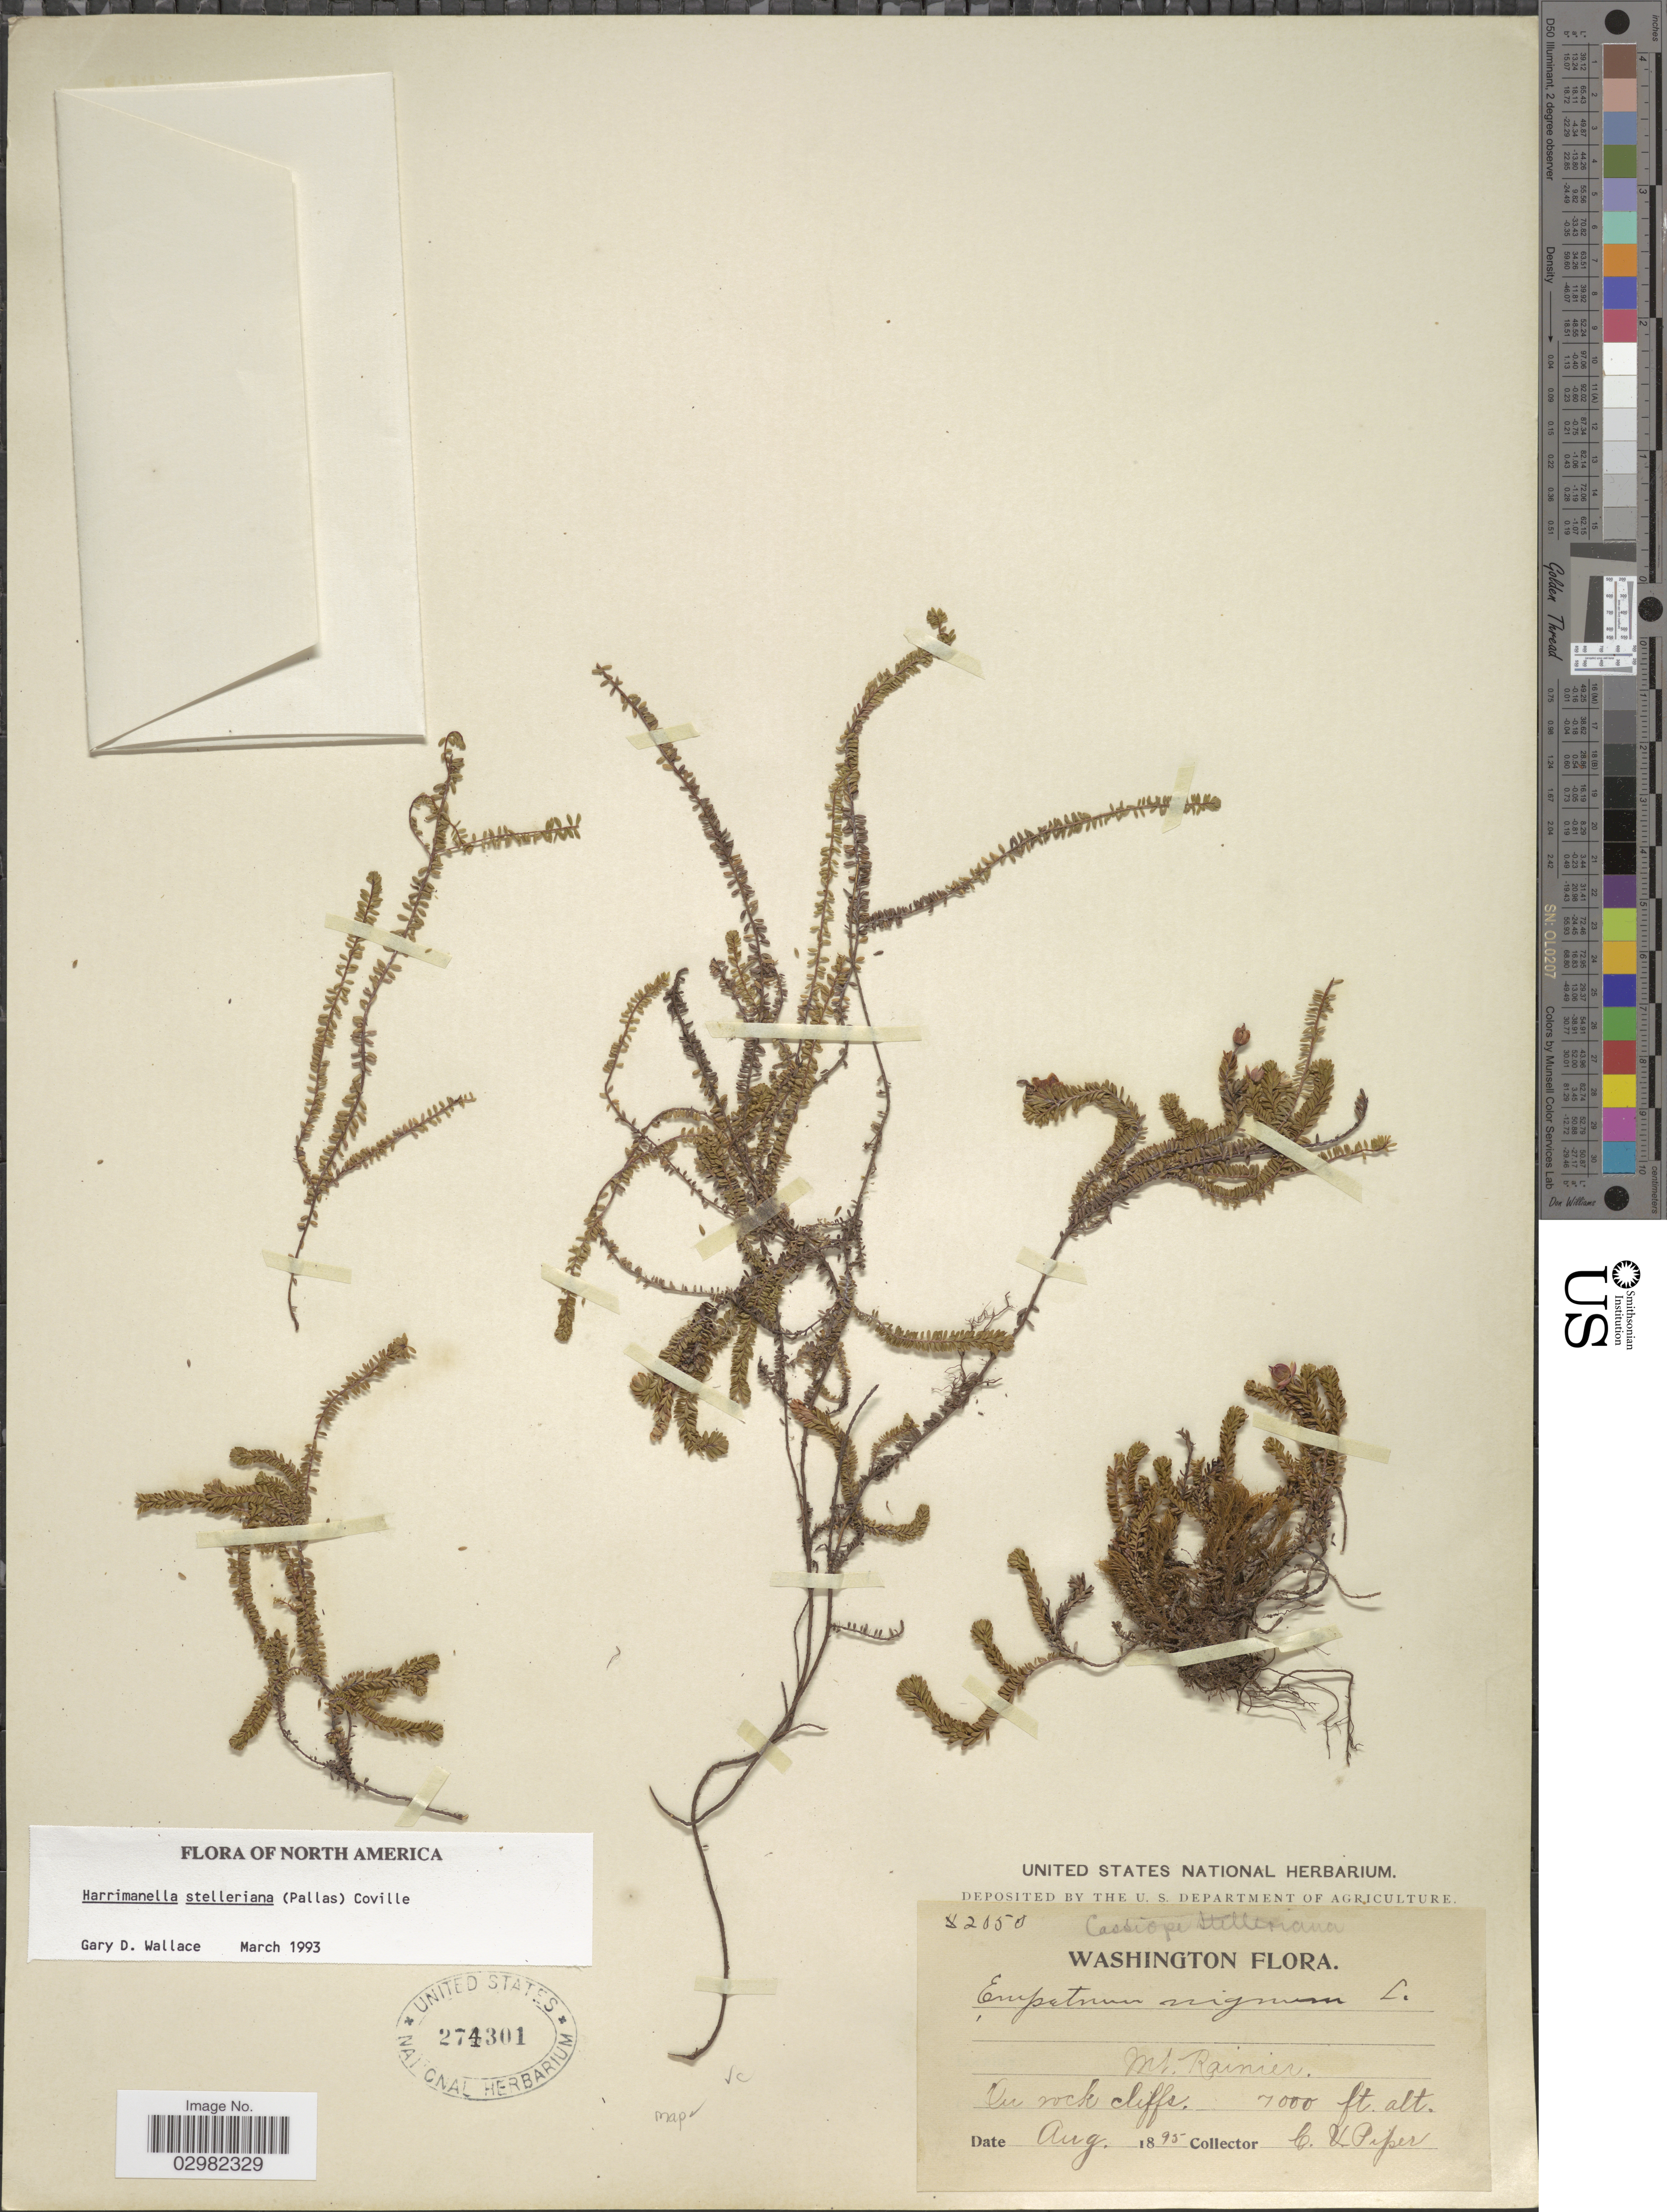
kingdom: Plantae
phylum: Tracheophyta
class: Magnoliopsida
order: Ericales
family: Ericaceae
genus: Harrimanella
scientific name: Harrimanella stelleriana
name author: (Pall.) Coville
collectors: C. V. Piper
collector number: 2050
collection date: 1895-08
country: United States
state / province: Washington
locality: Mt. Rainier.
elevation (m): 2134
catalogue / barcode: US 274301